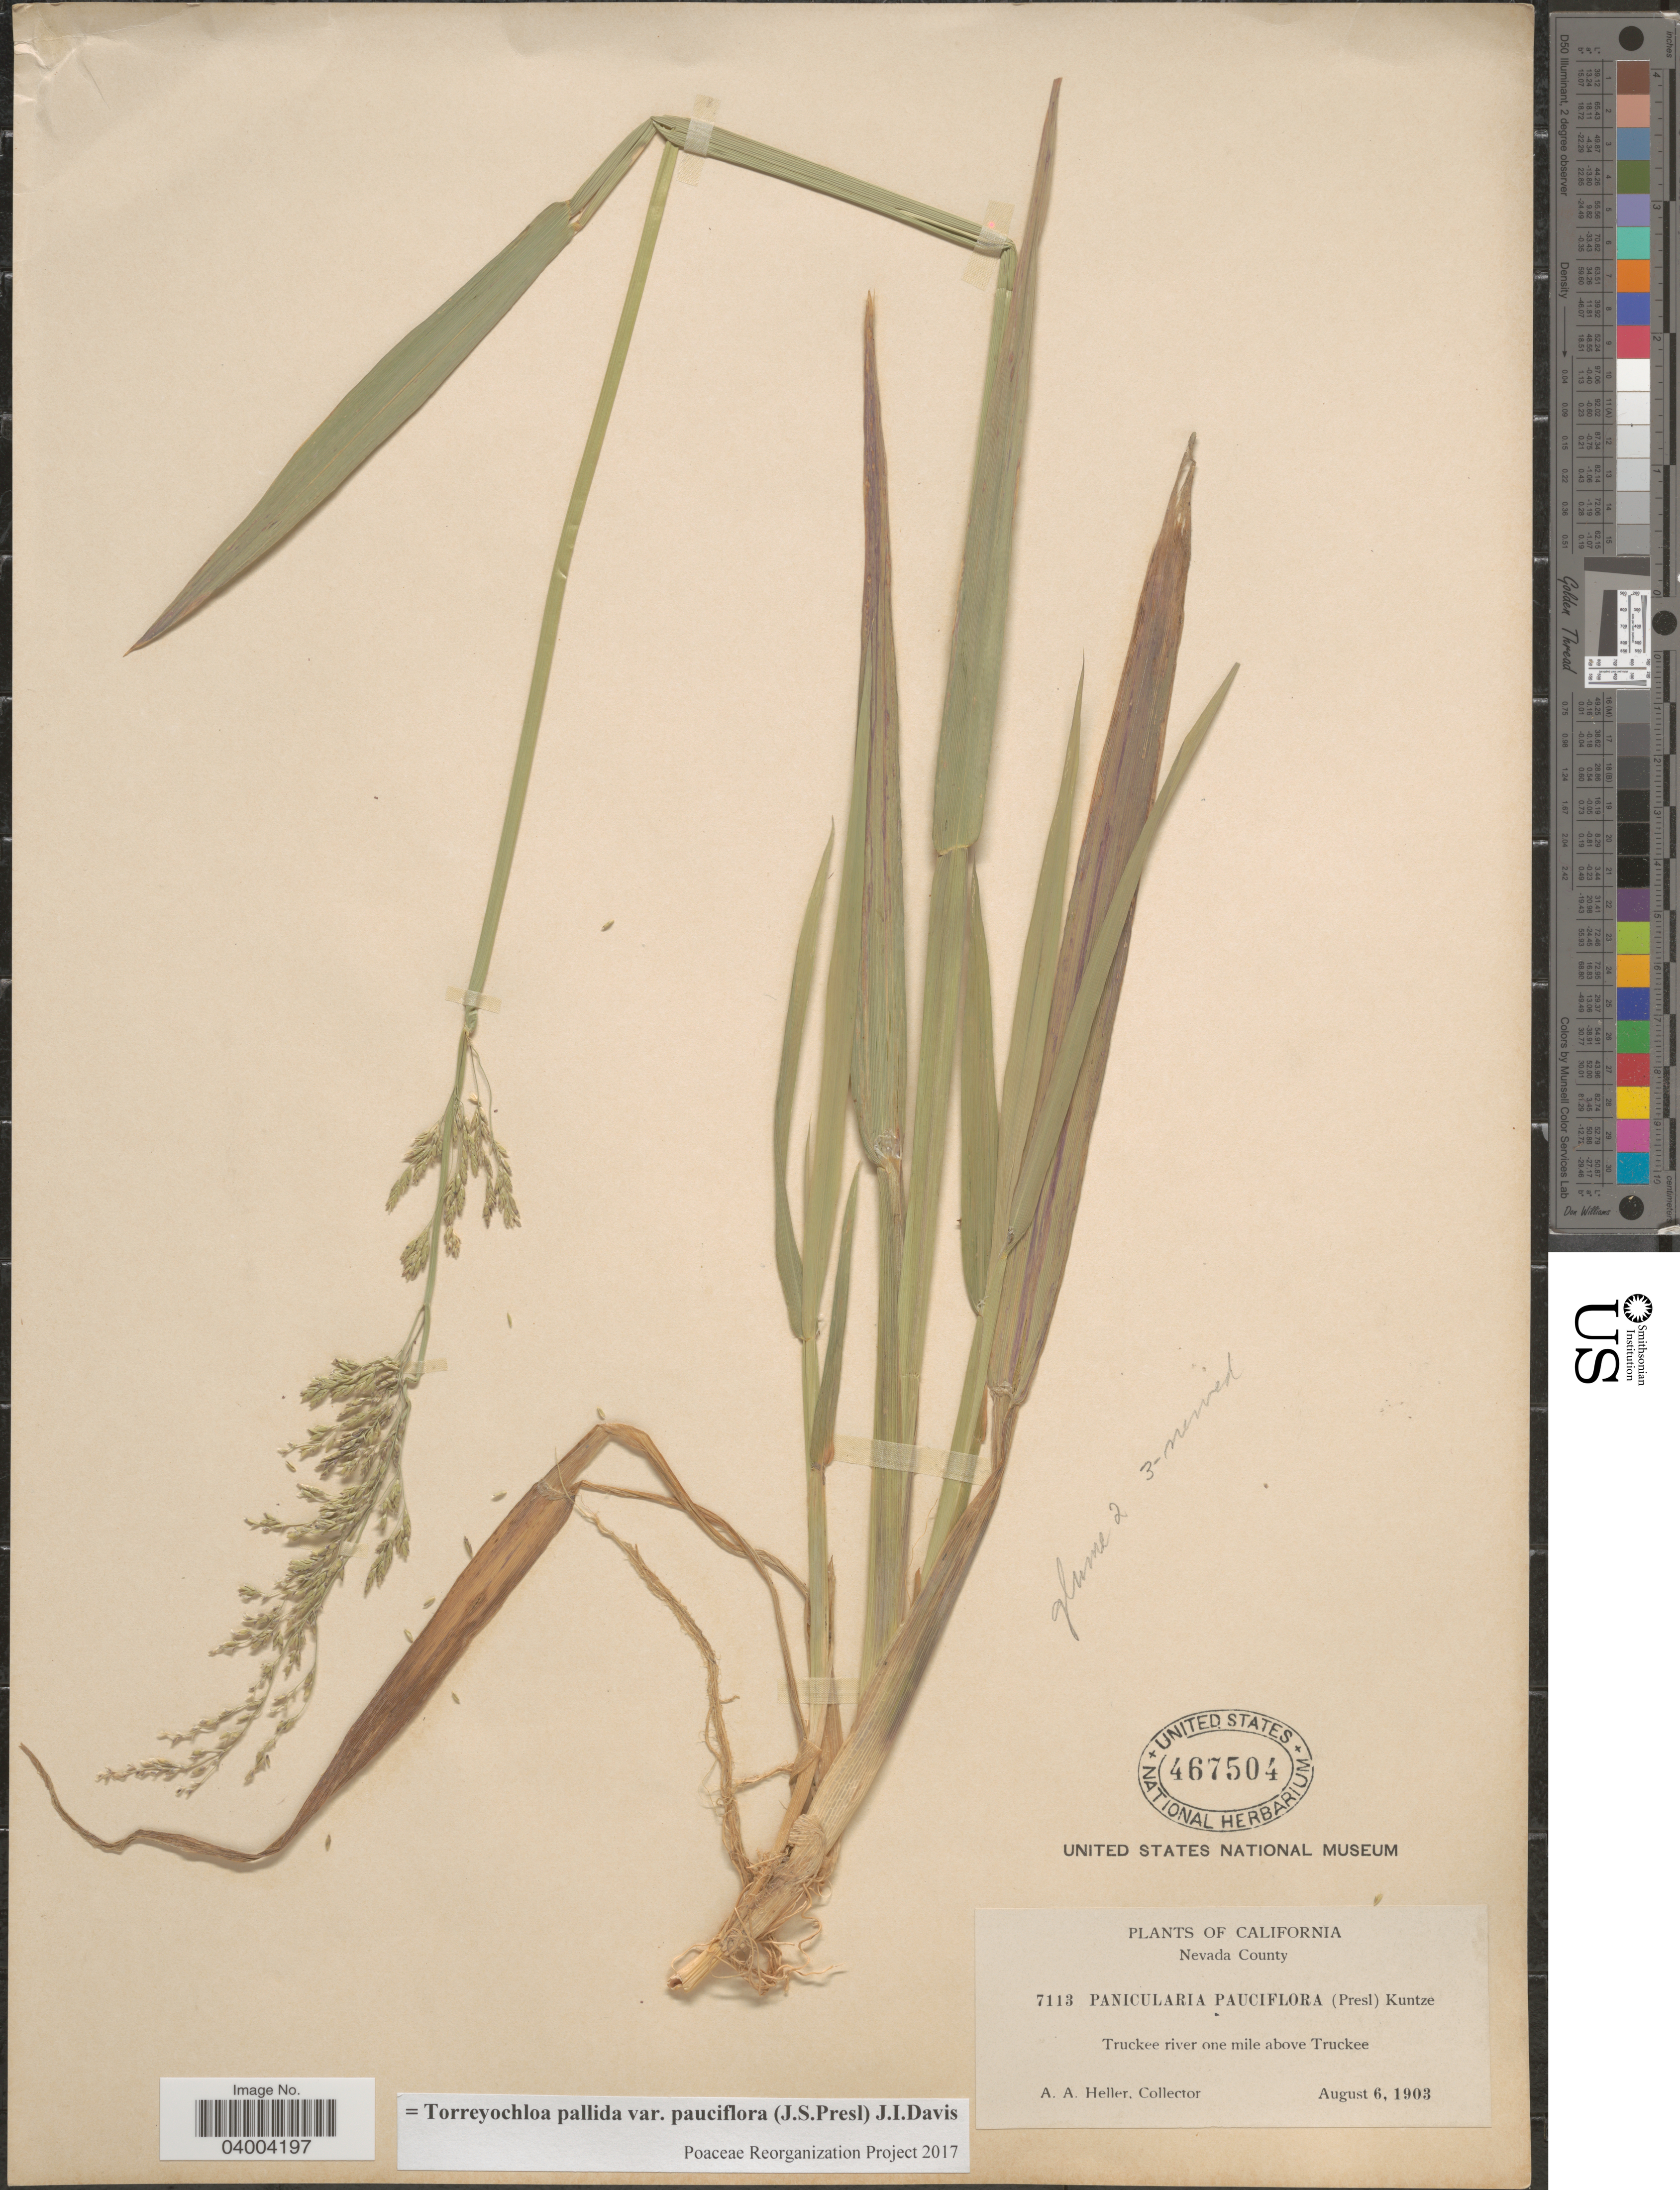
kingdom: Plantae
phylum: Tracheophyta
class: Liliopsida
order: Poales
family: Poaceae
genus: Torreyochloa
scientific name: Torreyochloa pallida var. pauciflora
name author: (J. Presl) J.I. Davis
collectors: A. A. Heller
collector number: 7113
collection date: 1903-08-06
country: United States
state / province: California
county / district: Nevada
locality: Nevada County. Truckee river one mile above Truckee.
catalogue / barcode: US 467504